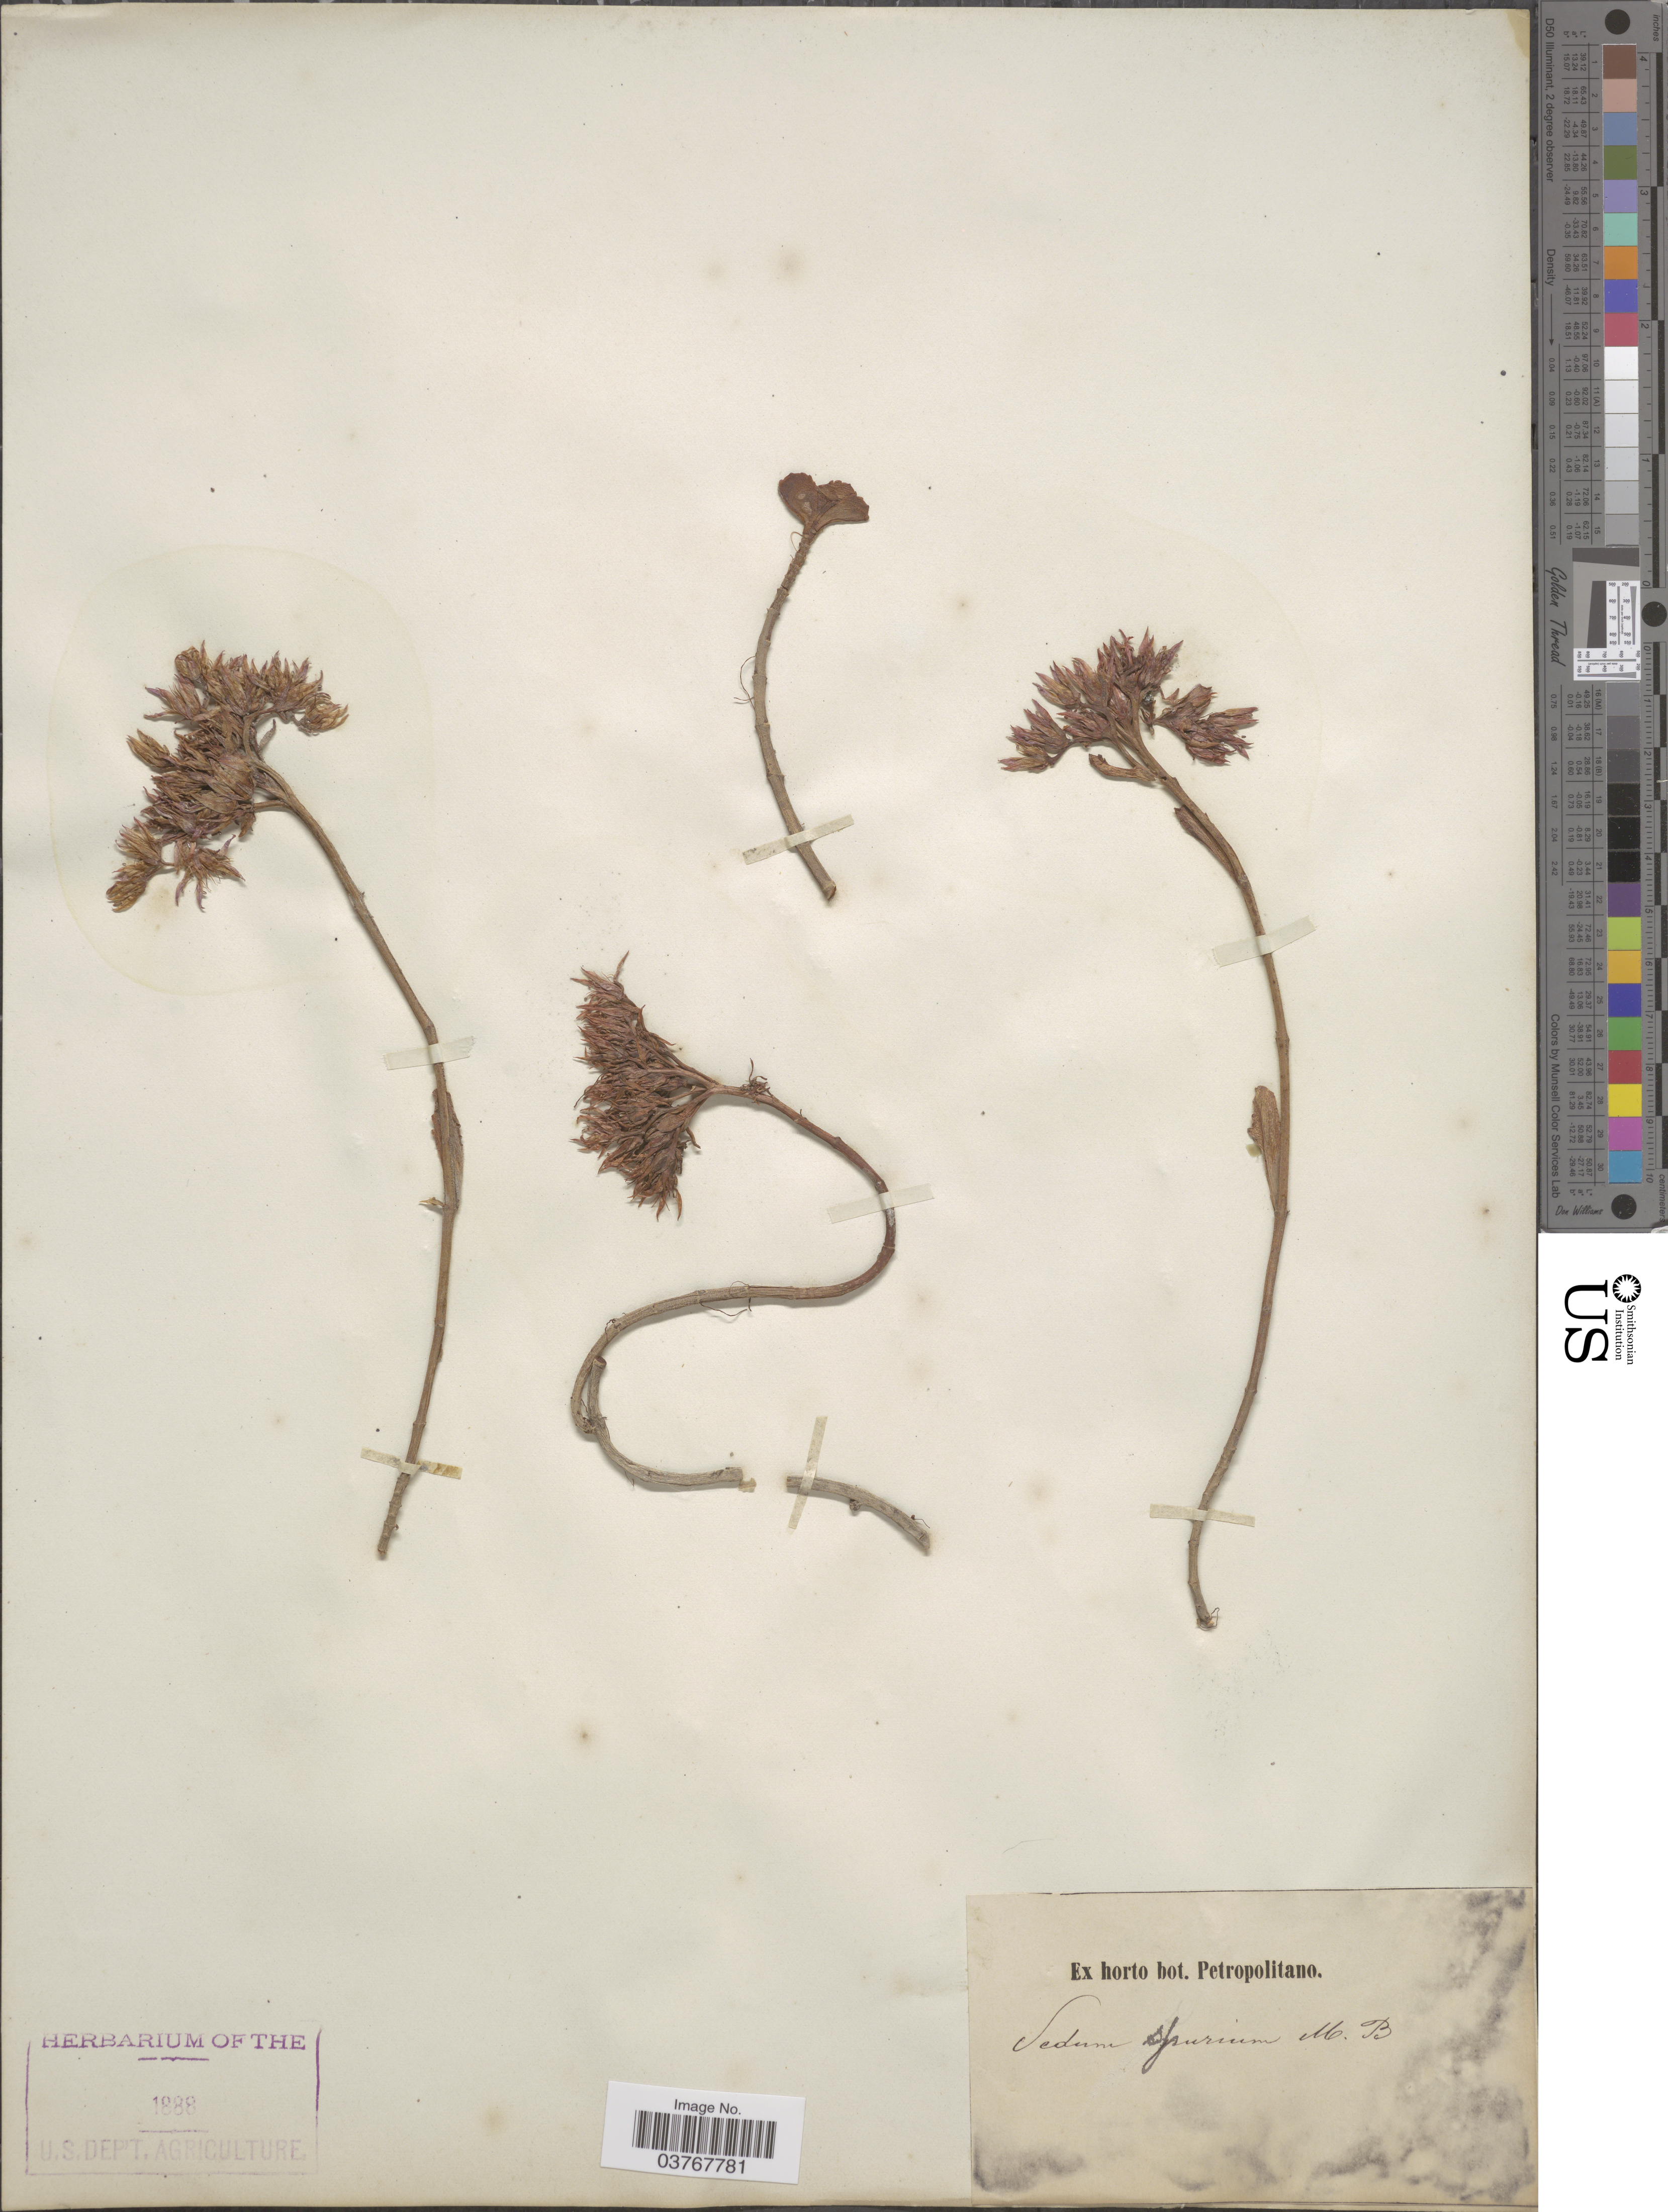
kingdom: Plantae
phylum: Tracheophyta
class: Magnoliopsida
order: Saxifragales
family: Crassulaceae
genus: Phedimus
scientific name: Phedimus spurius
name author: (M. Bieb.) 't Hart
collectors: ex Horto Bot. Petropolitano